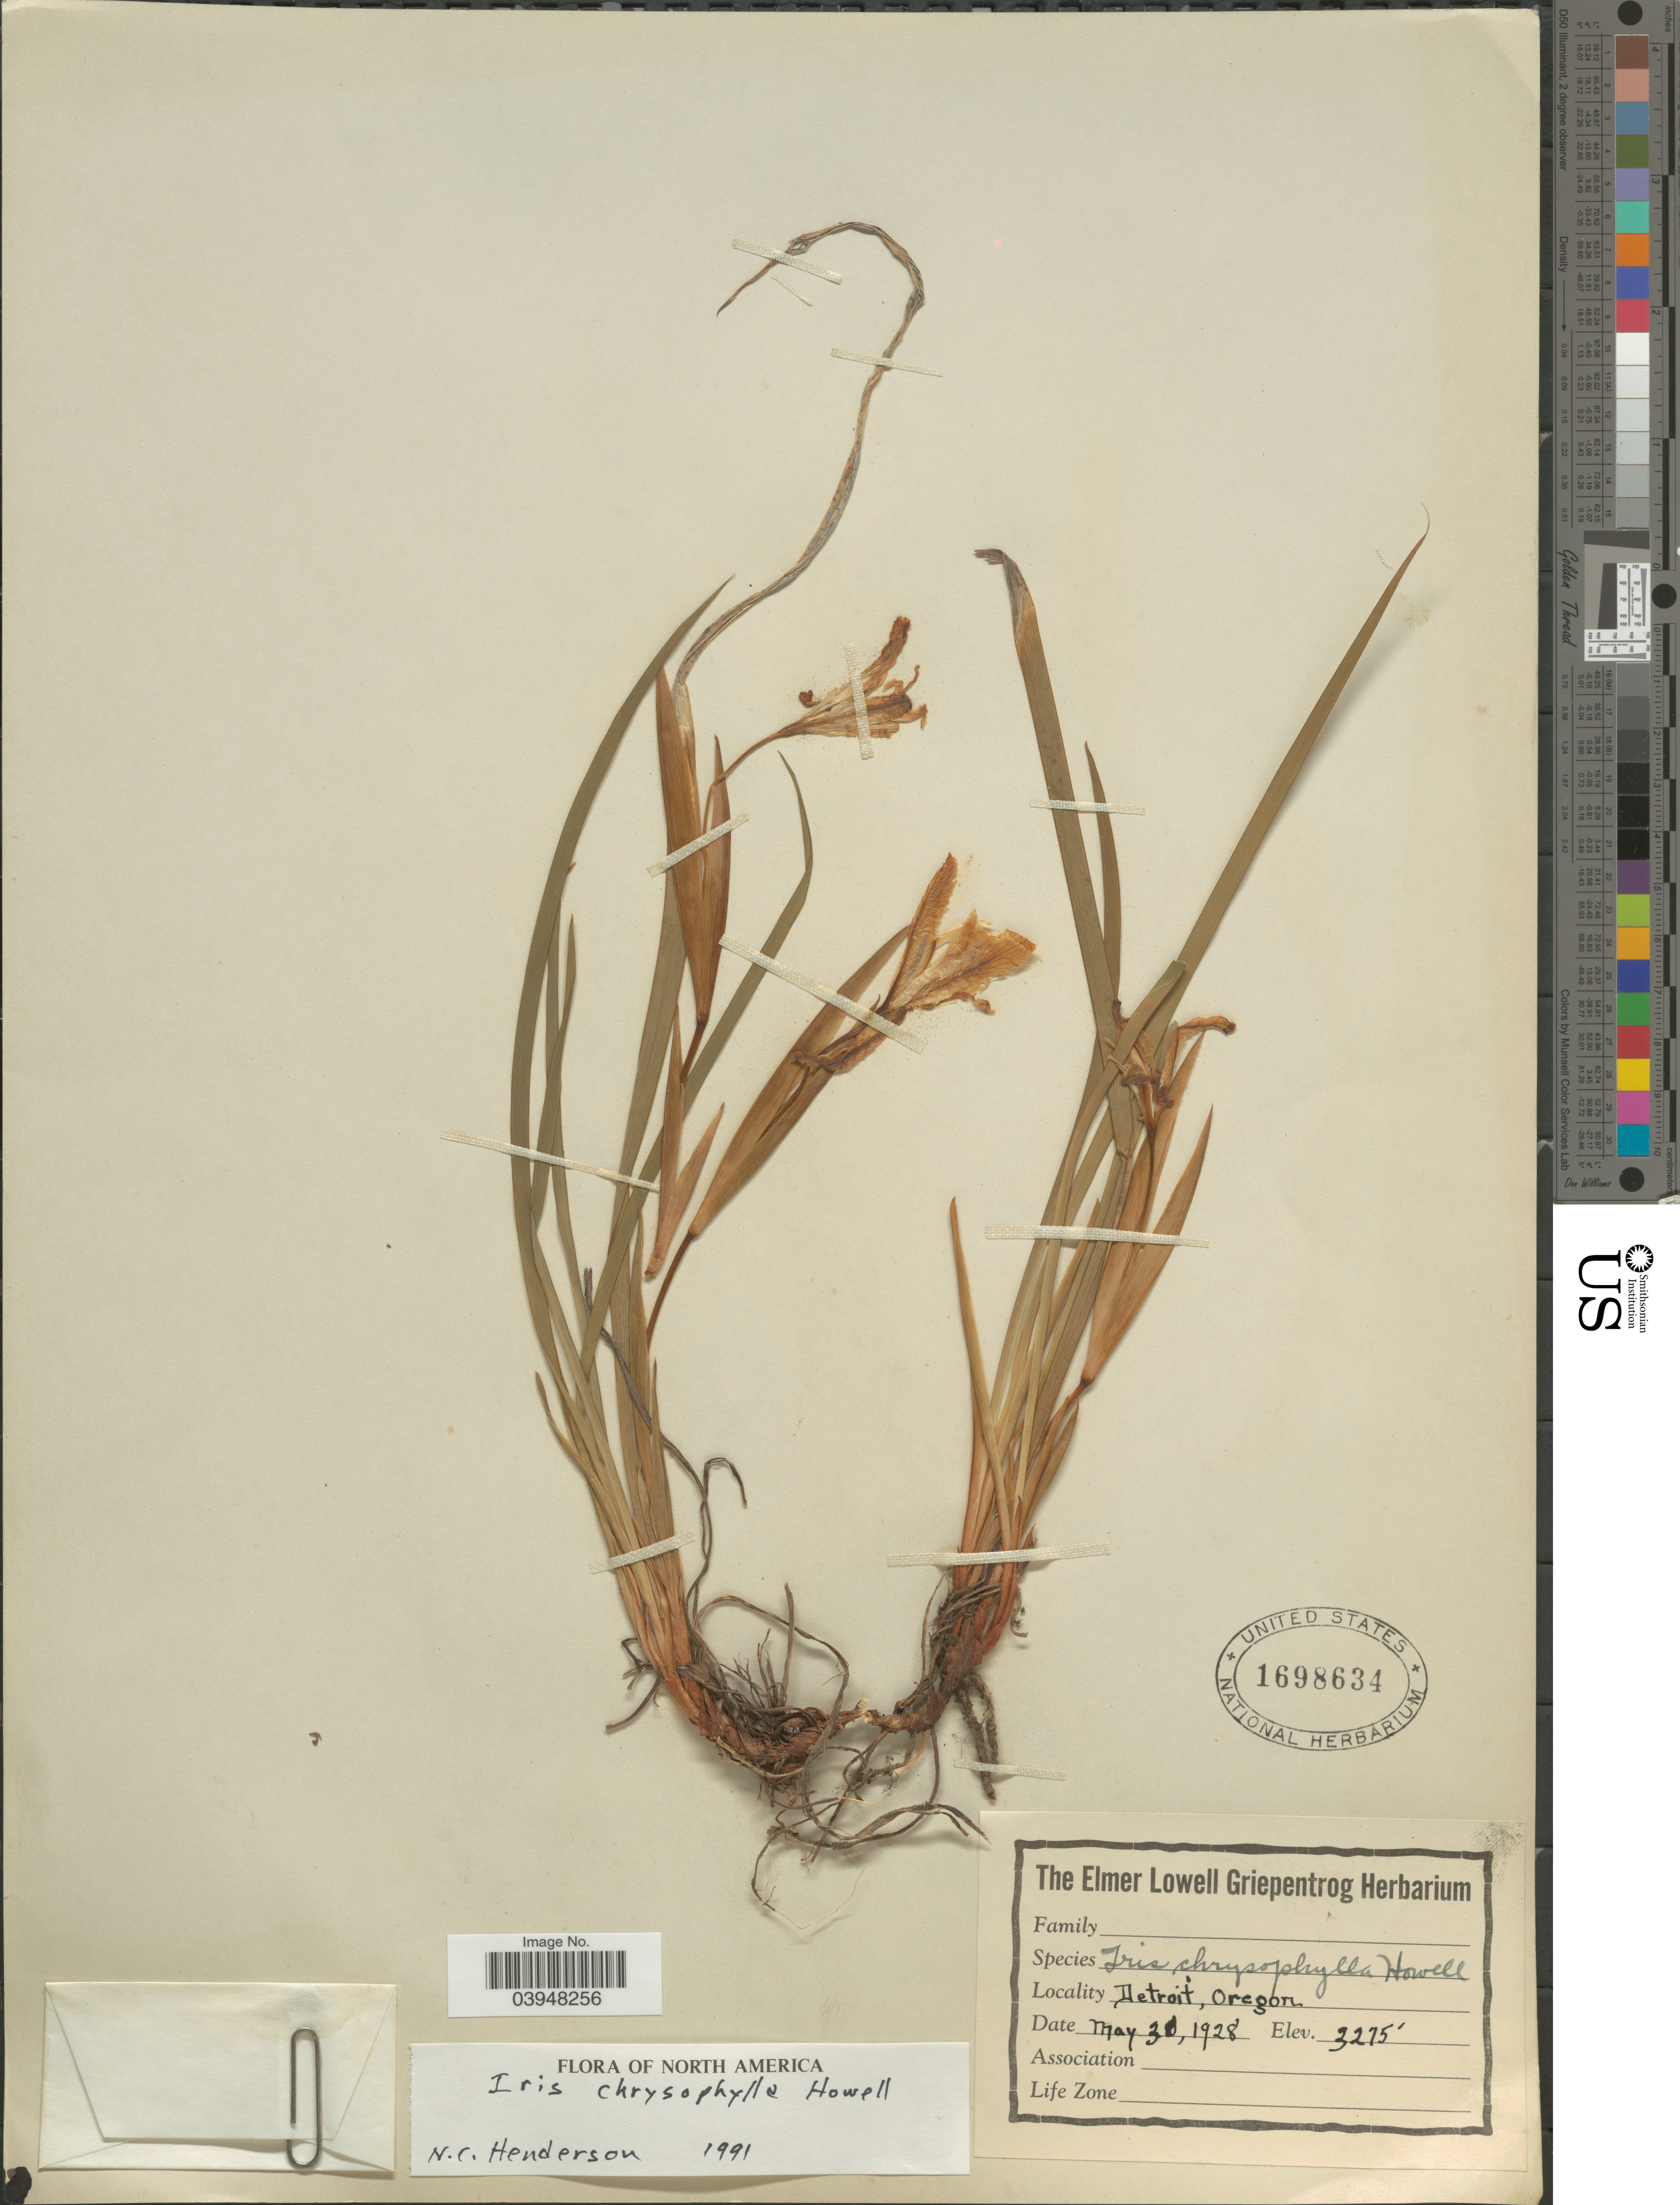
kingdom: Plantae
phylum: Tracheophyta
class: Liliopsida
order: Asparagales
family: Iridaceae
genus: Iris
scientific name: Iris chrysophylla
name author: Howell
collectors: Ex herb. The Elmer Lowell Griepentrog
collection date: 1928-05-30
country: United States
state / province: Oregon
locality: Detroit.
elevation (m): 998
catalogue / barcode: US 1698634